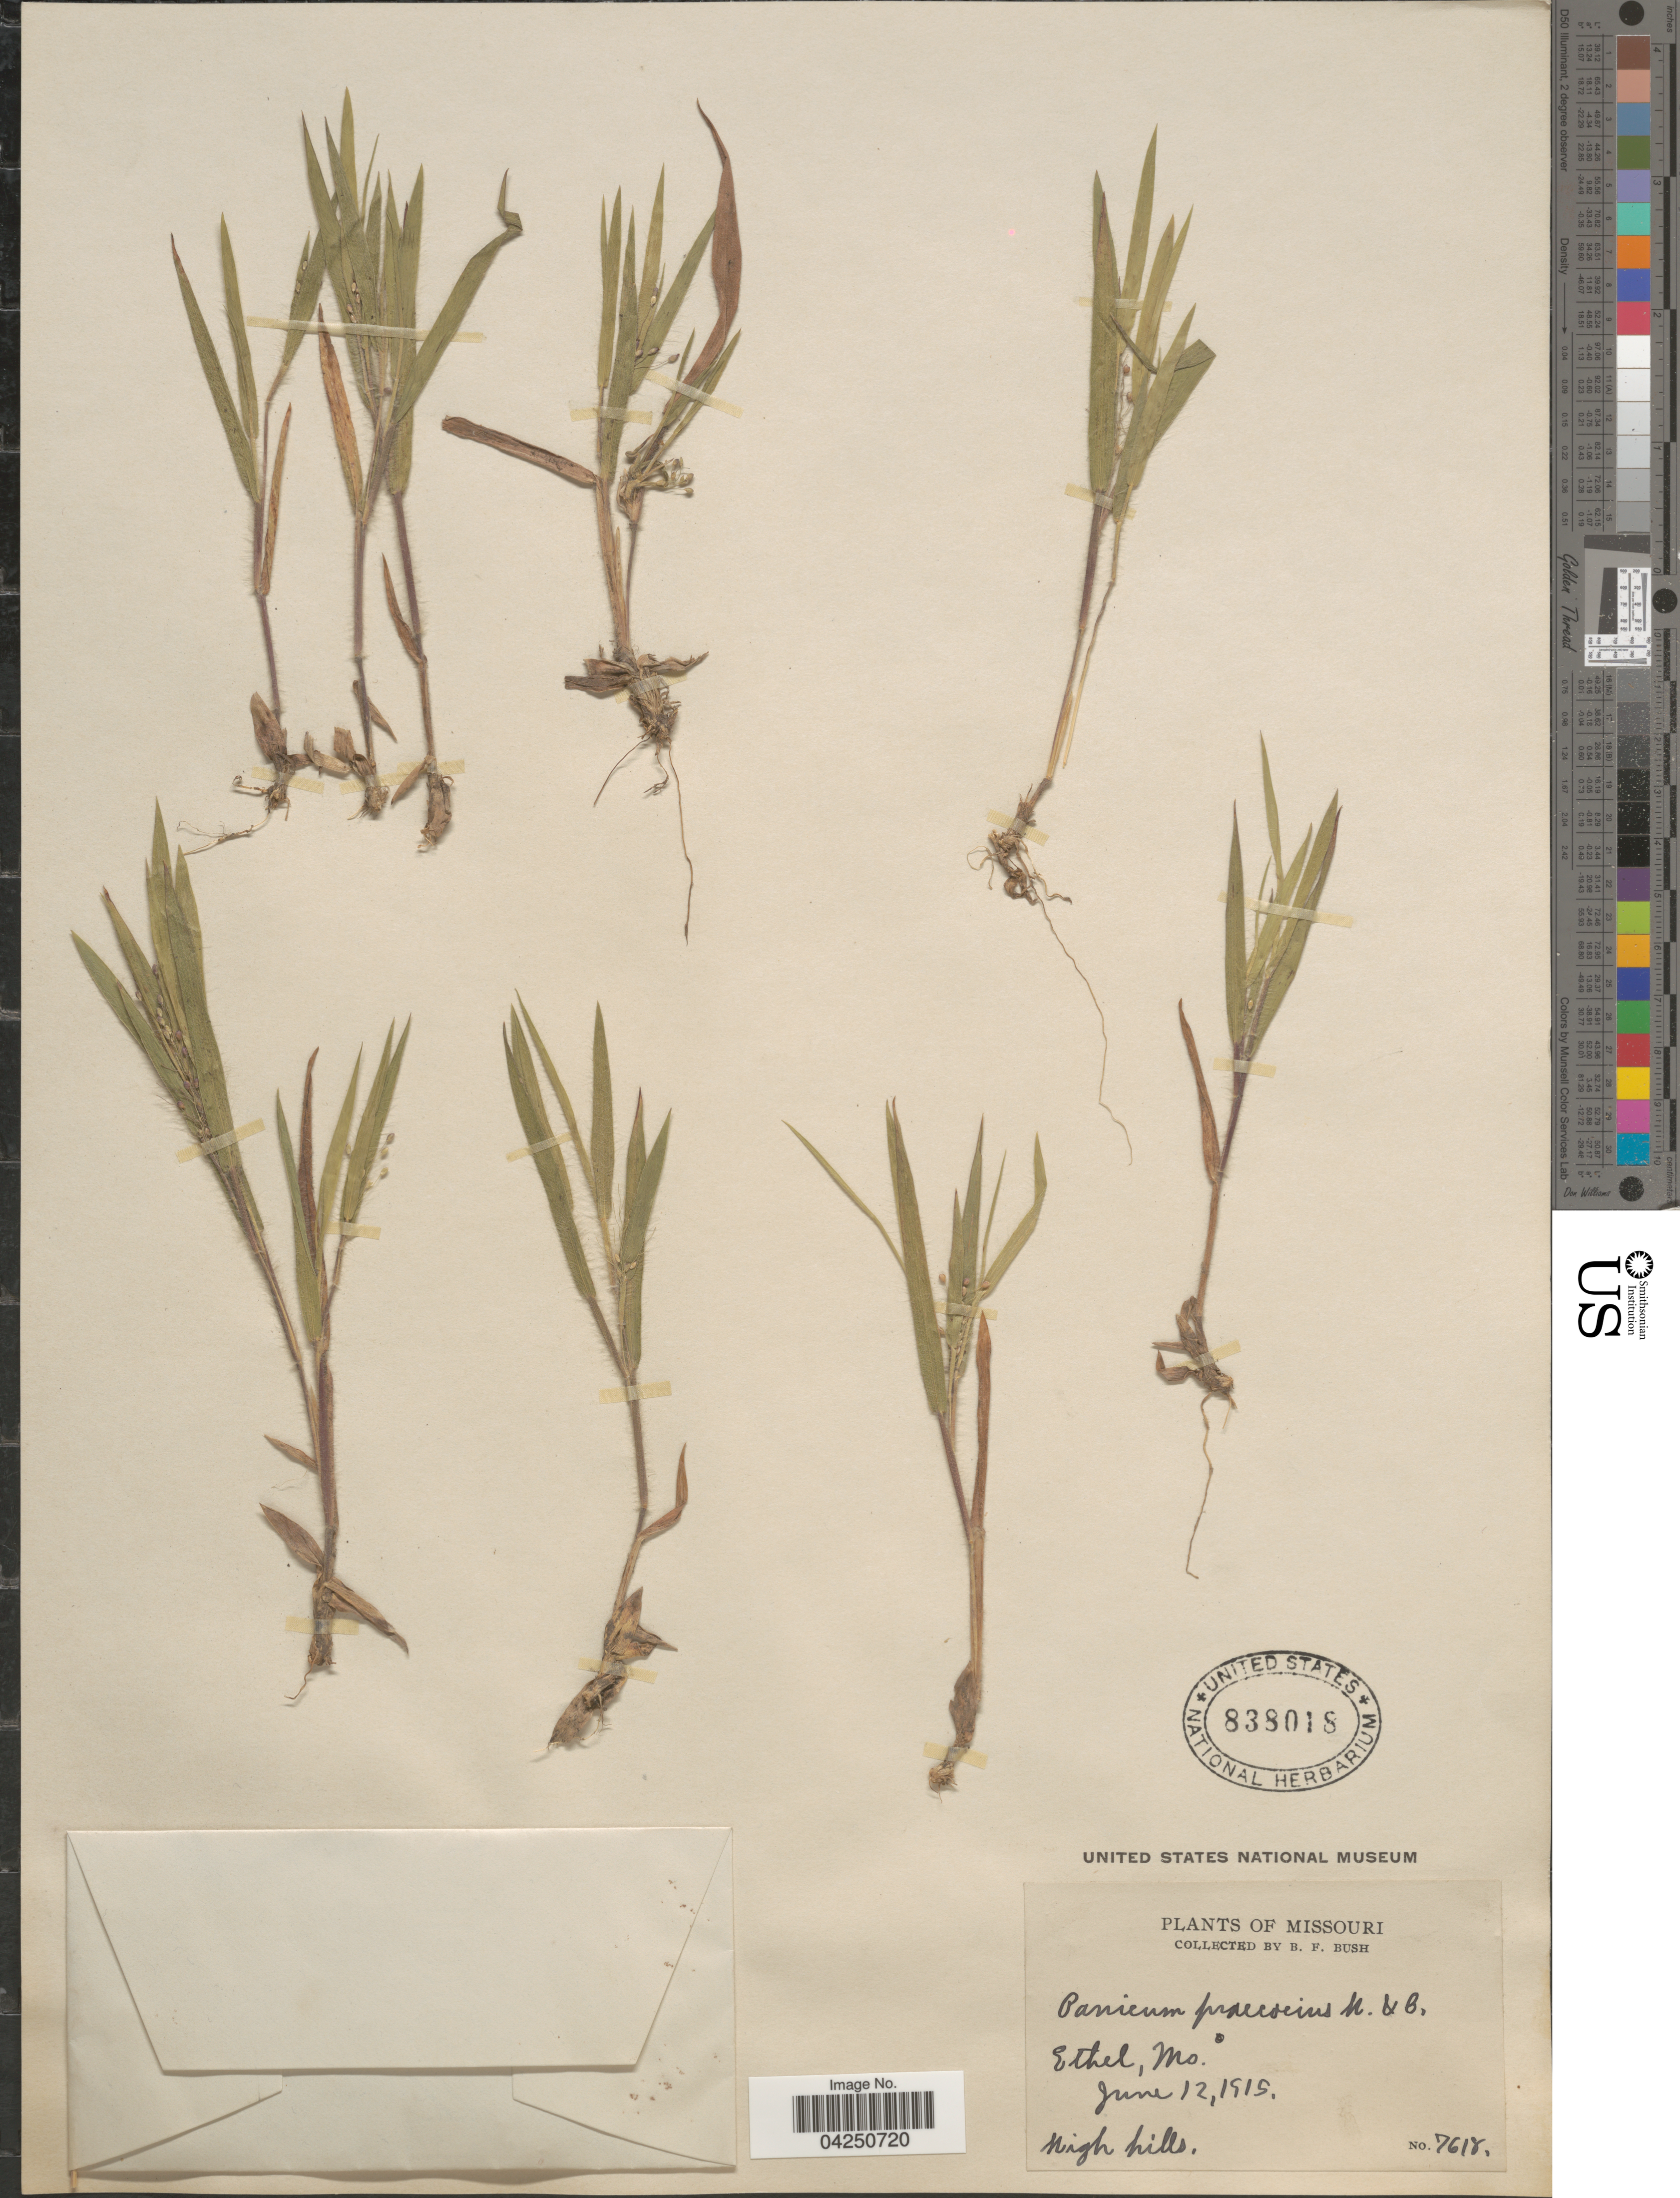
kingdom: Plantae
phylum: Tracheophyta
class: Liliopsida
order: Poales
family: Poaceae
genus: Dichanthelium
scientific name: Dichanthelium acuminatum var. acuminatum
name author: (Sw.) Gould & C.A. Clark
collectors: B. F. Bush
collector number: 7618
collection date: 1915-06-12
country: United States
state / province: Missouri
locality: Ethel. High hills.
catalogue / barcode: US 838018